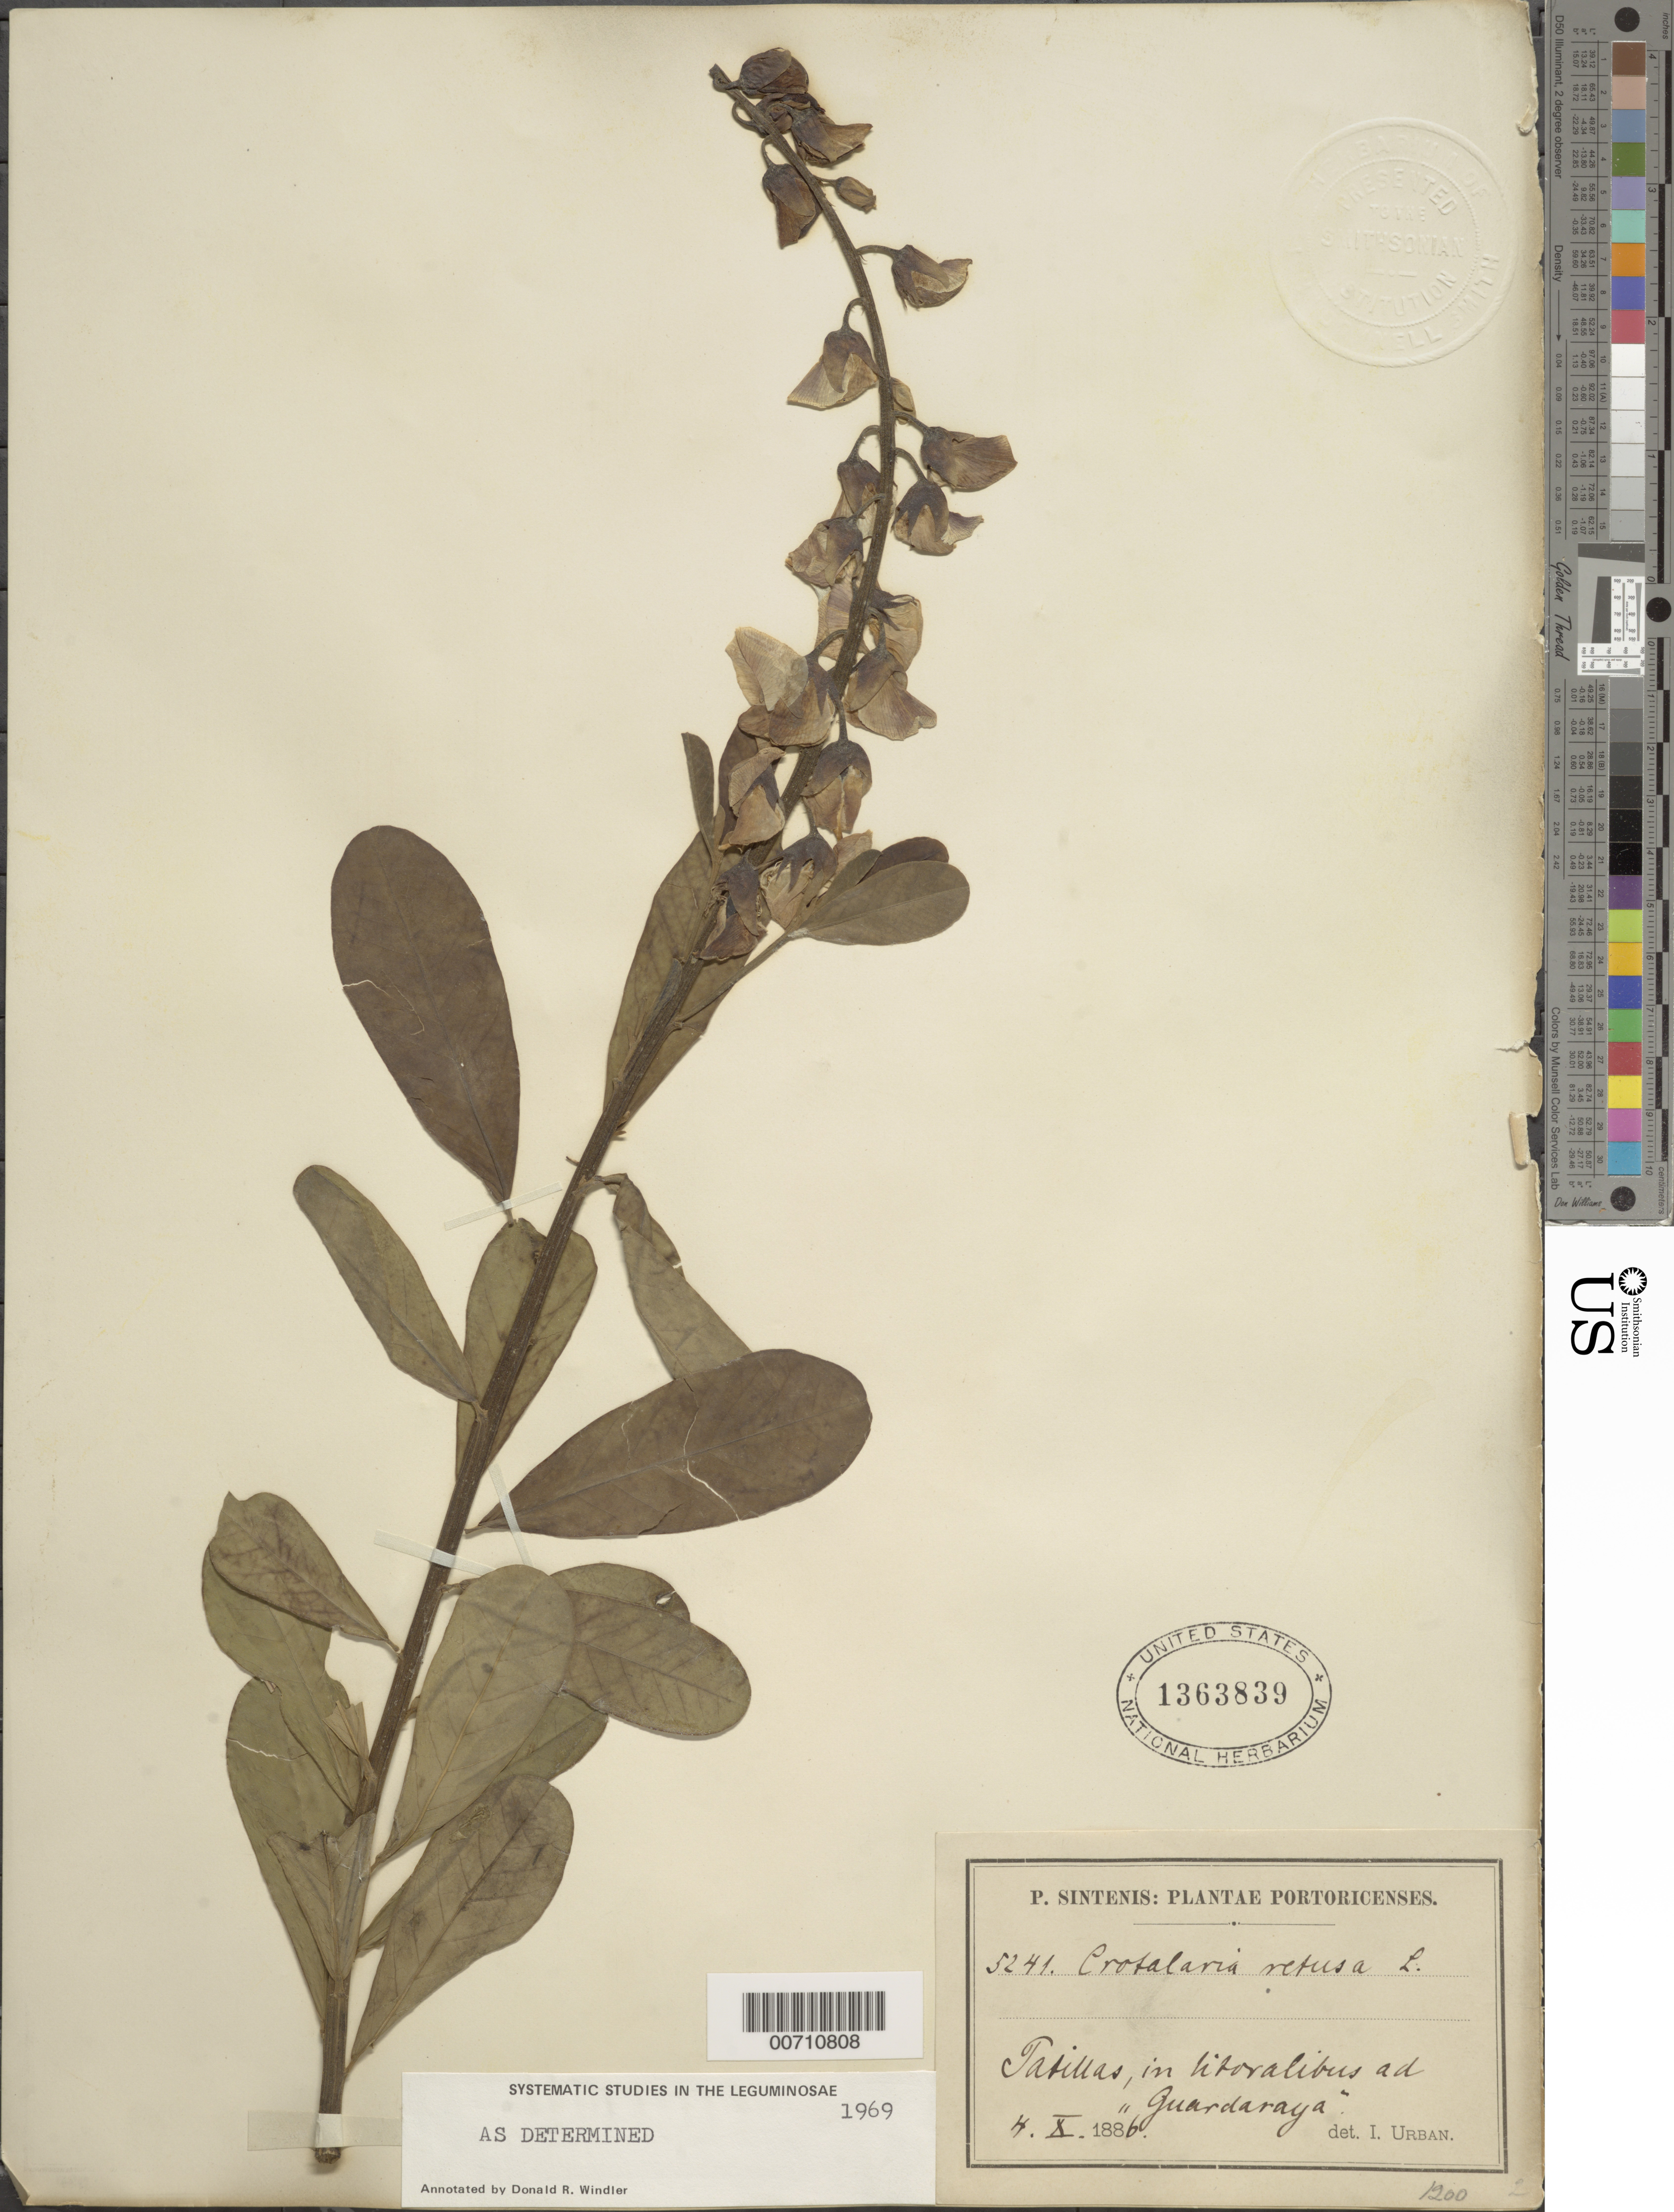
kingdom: Plantae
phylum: Tracheophyta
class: Magnoliopsida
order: Fabales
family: Fabaceae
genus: Crotalaria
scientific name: Crotalaria retusa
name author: L.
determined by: Urban, Ignatz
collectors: P. Sintenis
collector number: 5241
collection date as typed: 04 Oct 1886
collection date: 1886-10-04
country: Puerto Rico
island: Greater Antilles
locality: Pabillas, in litoralibus ad Guardaraya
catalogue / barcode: US 1363839